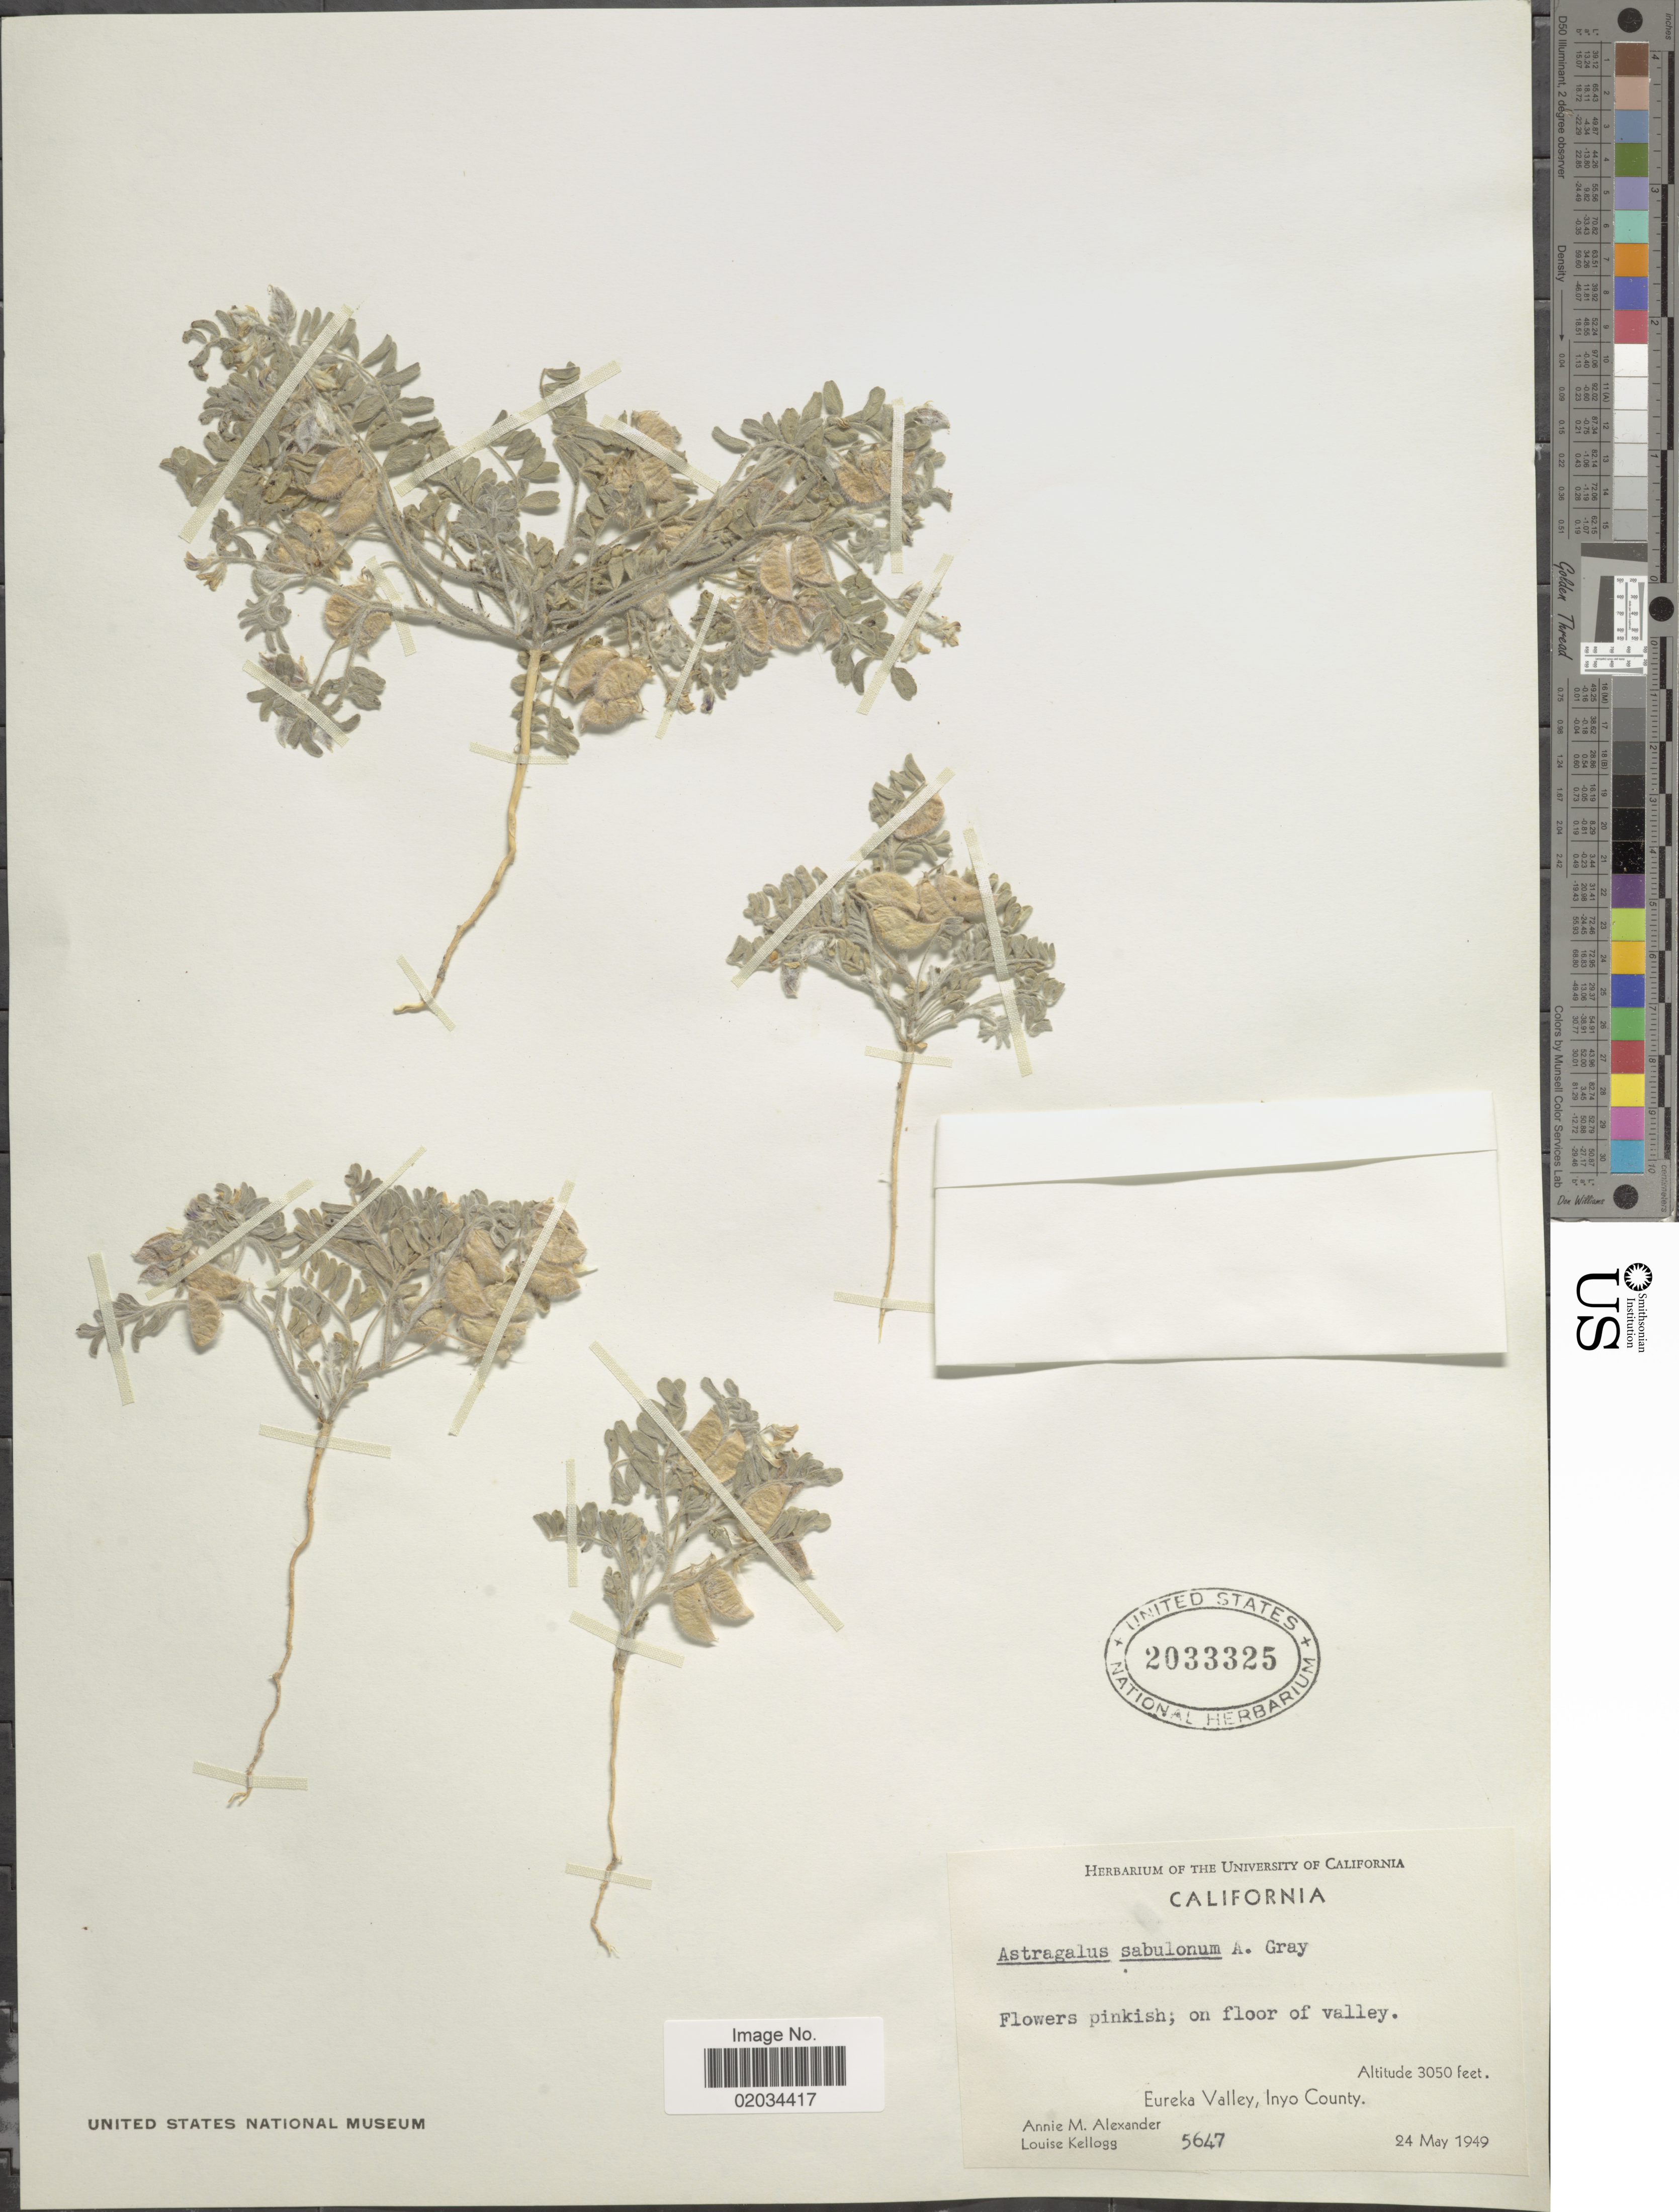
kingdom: Plantae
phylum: Tracheophyta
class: Magnoliopsida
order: Fabales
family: Fabaceae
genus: Astragalus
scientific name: Astragalus sabulonum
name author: A. Gray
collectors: A. M. Alexander & L. Kellogg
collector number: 5647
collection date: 1949-05-24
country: United States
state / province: California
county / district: Inyo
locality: Eureka Valley, Inyo County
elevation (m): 930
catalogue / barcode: US 2033325